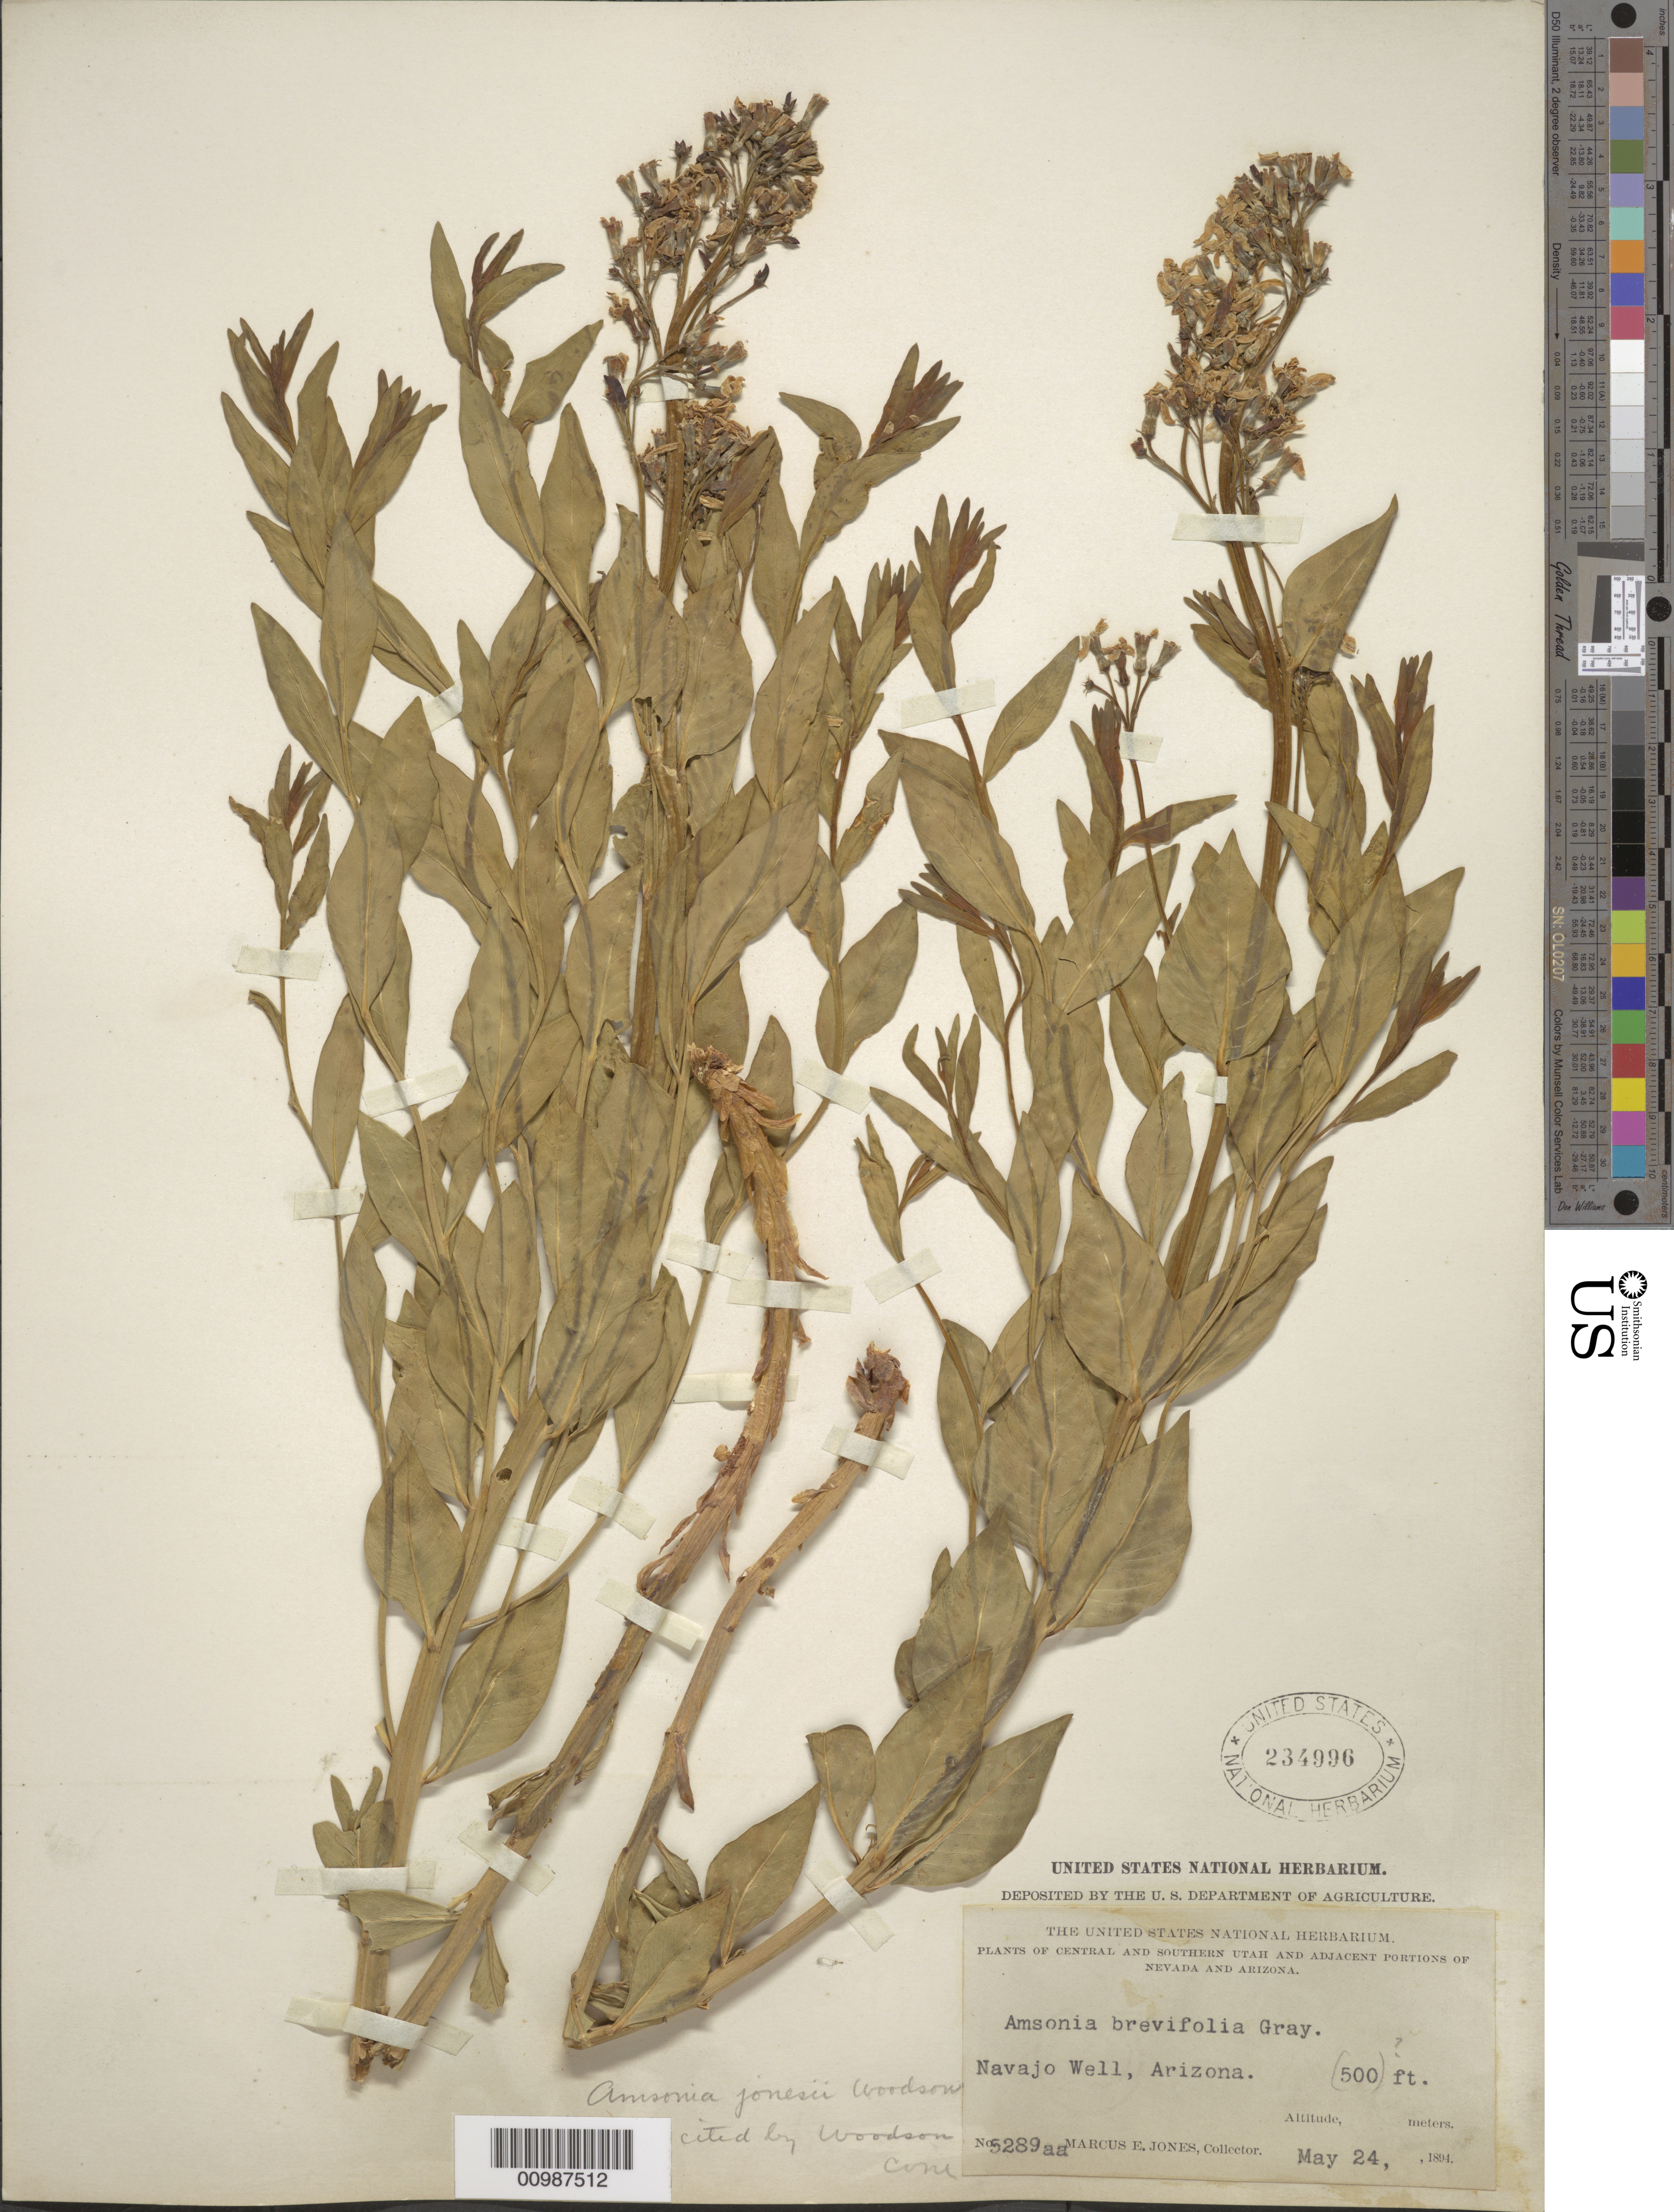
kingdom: Plantae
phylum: Tracheophyta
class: Magnoliopsida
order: Gentianales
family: Apocynaceae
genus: Amsonia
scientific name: Amsonia jonesii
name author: Woodson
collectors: M. E. Jones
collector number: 5289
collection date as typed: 24 May 1894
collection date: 1894-05-24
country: United States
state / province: Arizona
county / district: Navajo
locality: Navajo Well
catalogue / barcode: US 234996